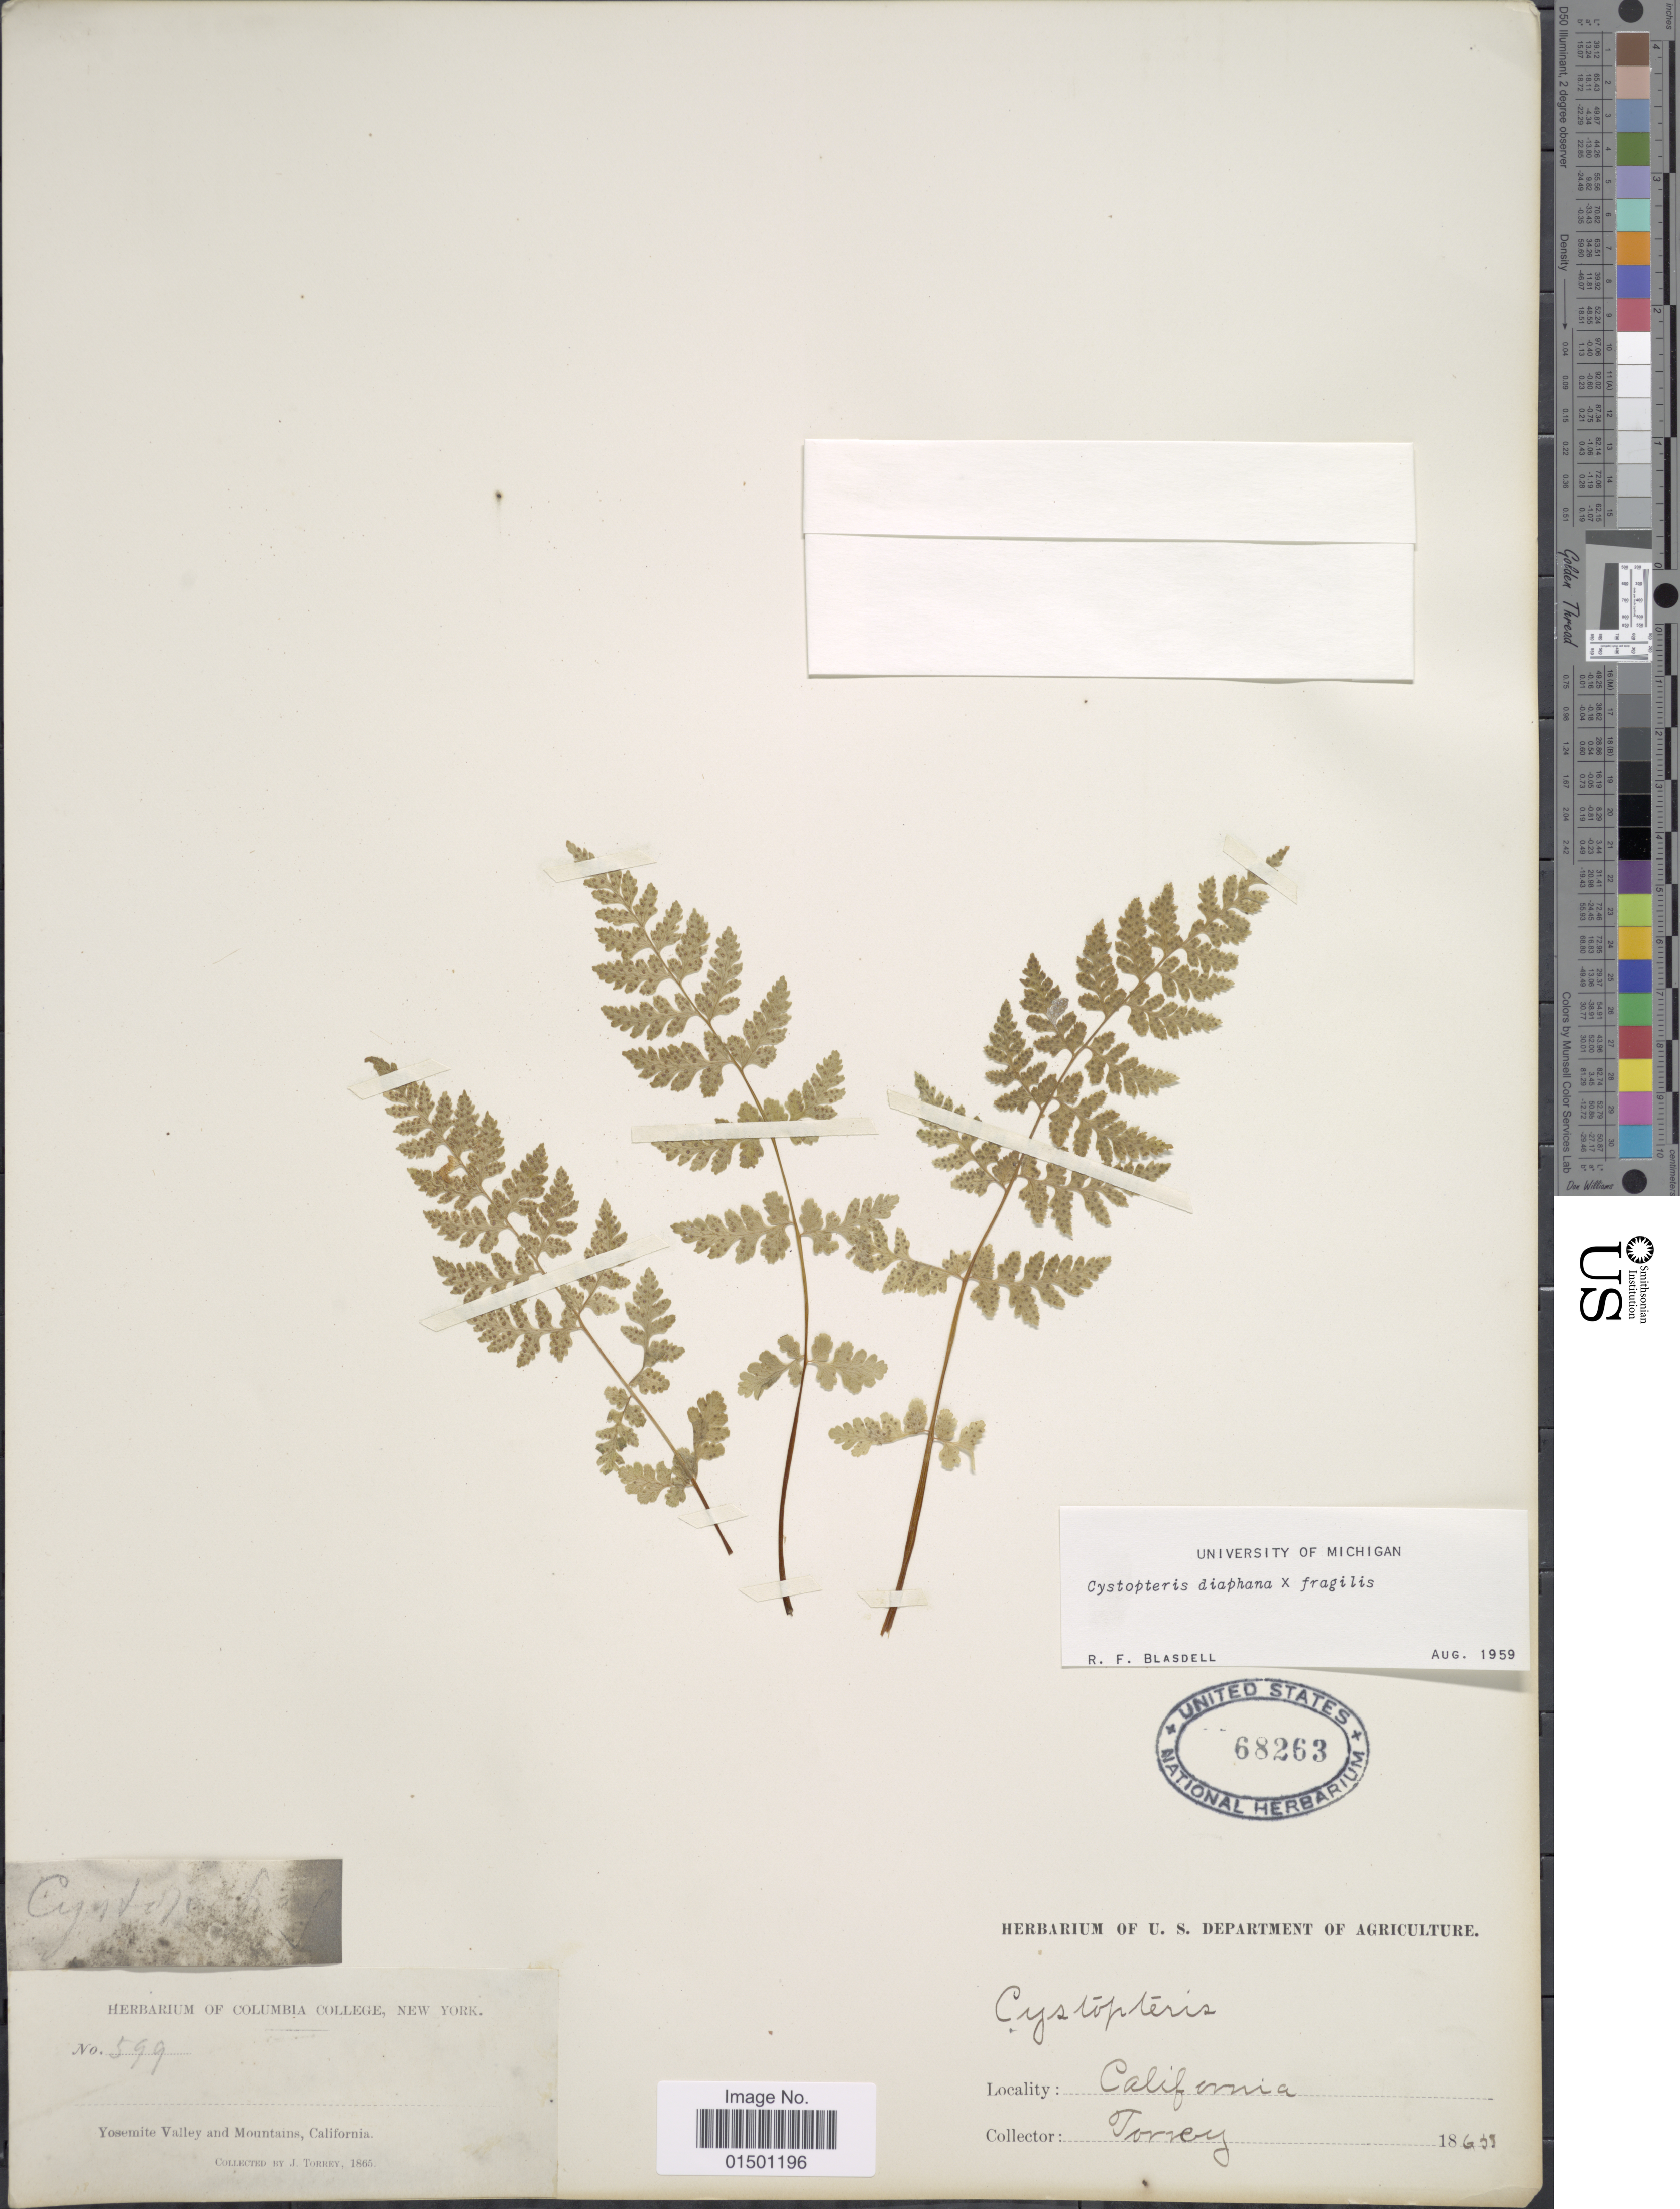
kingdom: Plantae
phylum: Tracheophyta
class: Polypodiopsida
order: Polypodiales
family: Cystopteridaceae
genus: Cystopteris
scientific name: Cystopteris diaphana x C. fragilis (L.) Bernh.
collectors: J. Torrey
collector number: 599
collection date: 1865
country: United States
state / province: California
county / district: Mariposa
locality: Yosemite Valley and Mountains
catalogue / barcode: US 68263